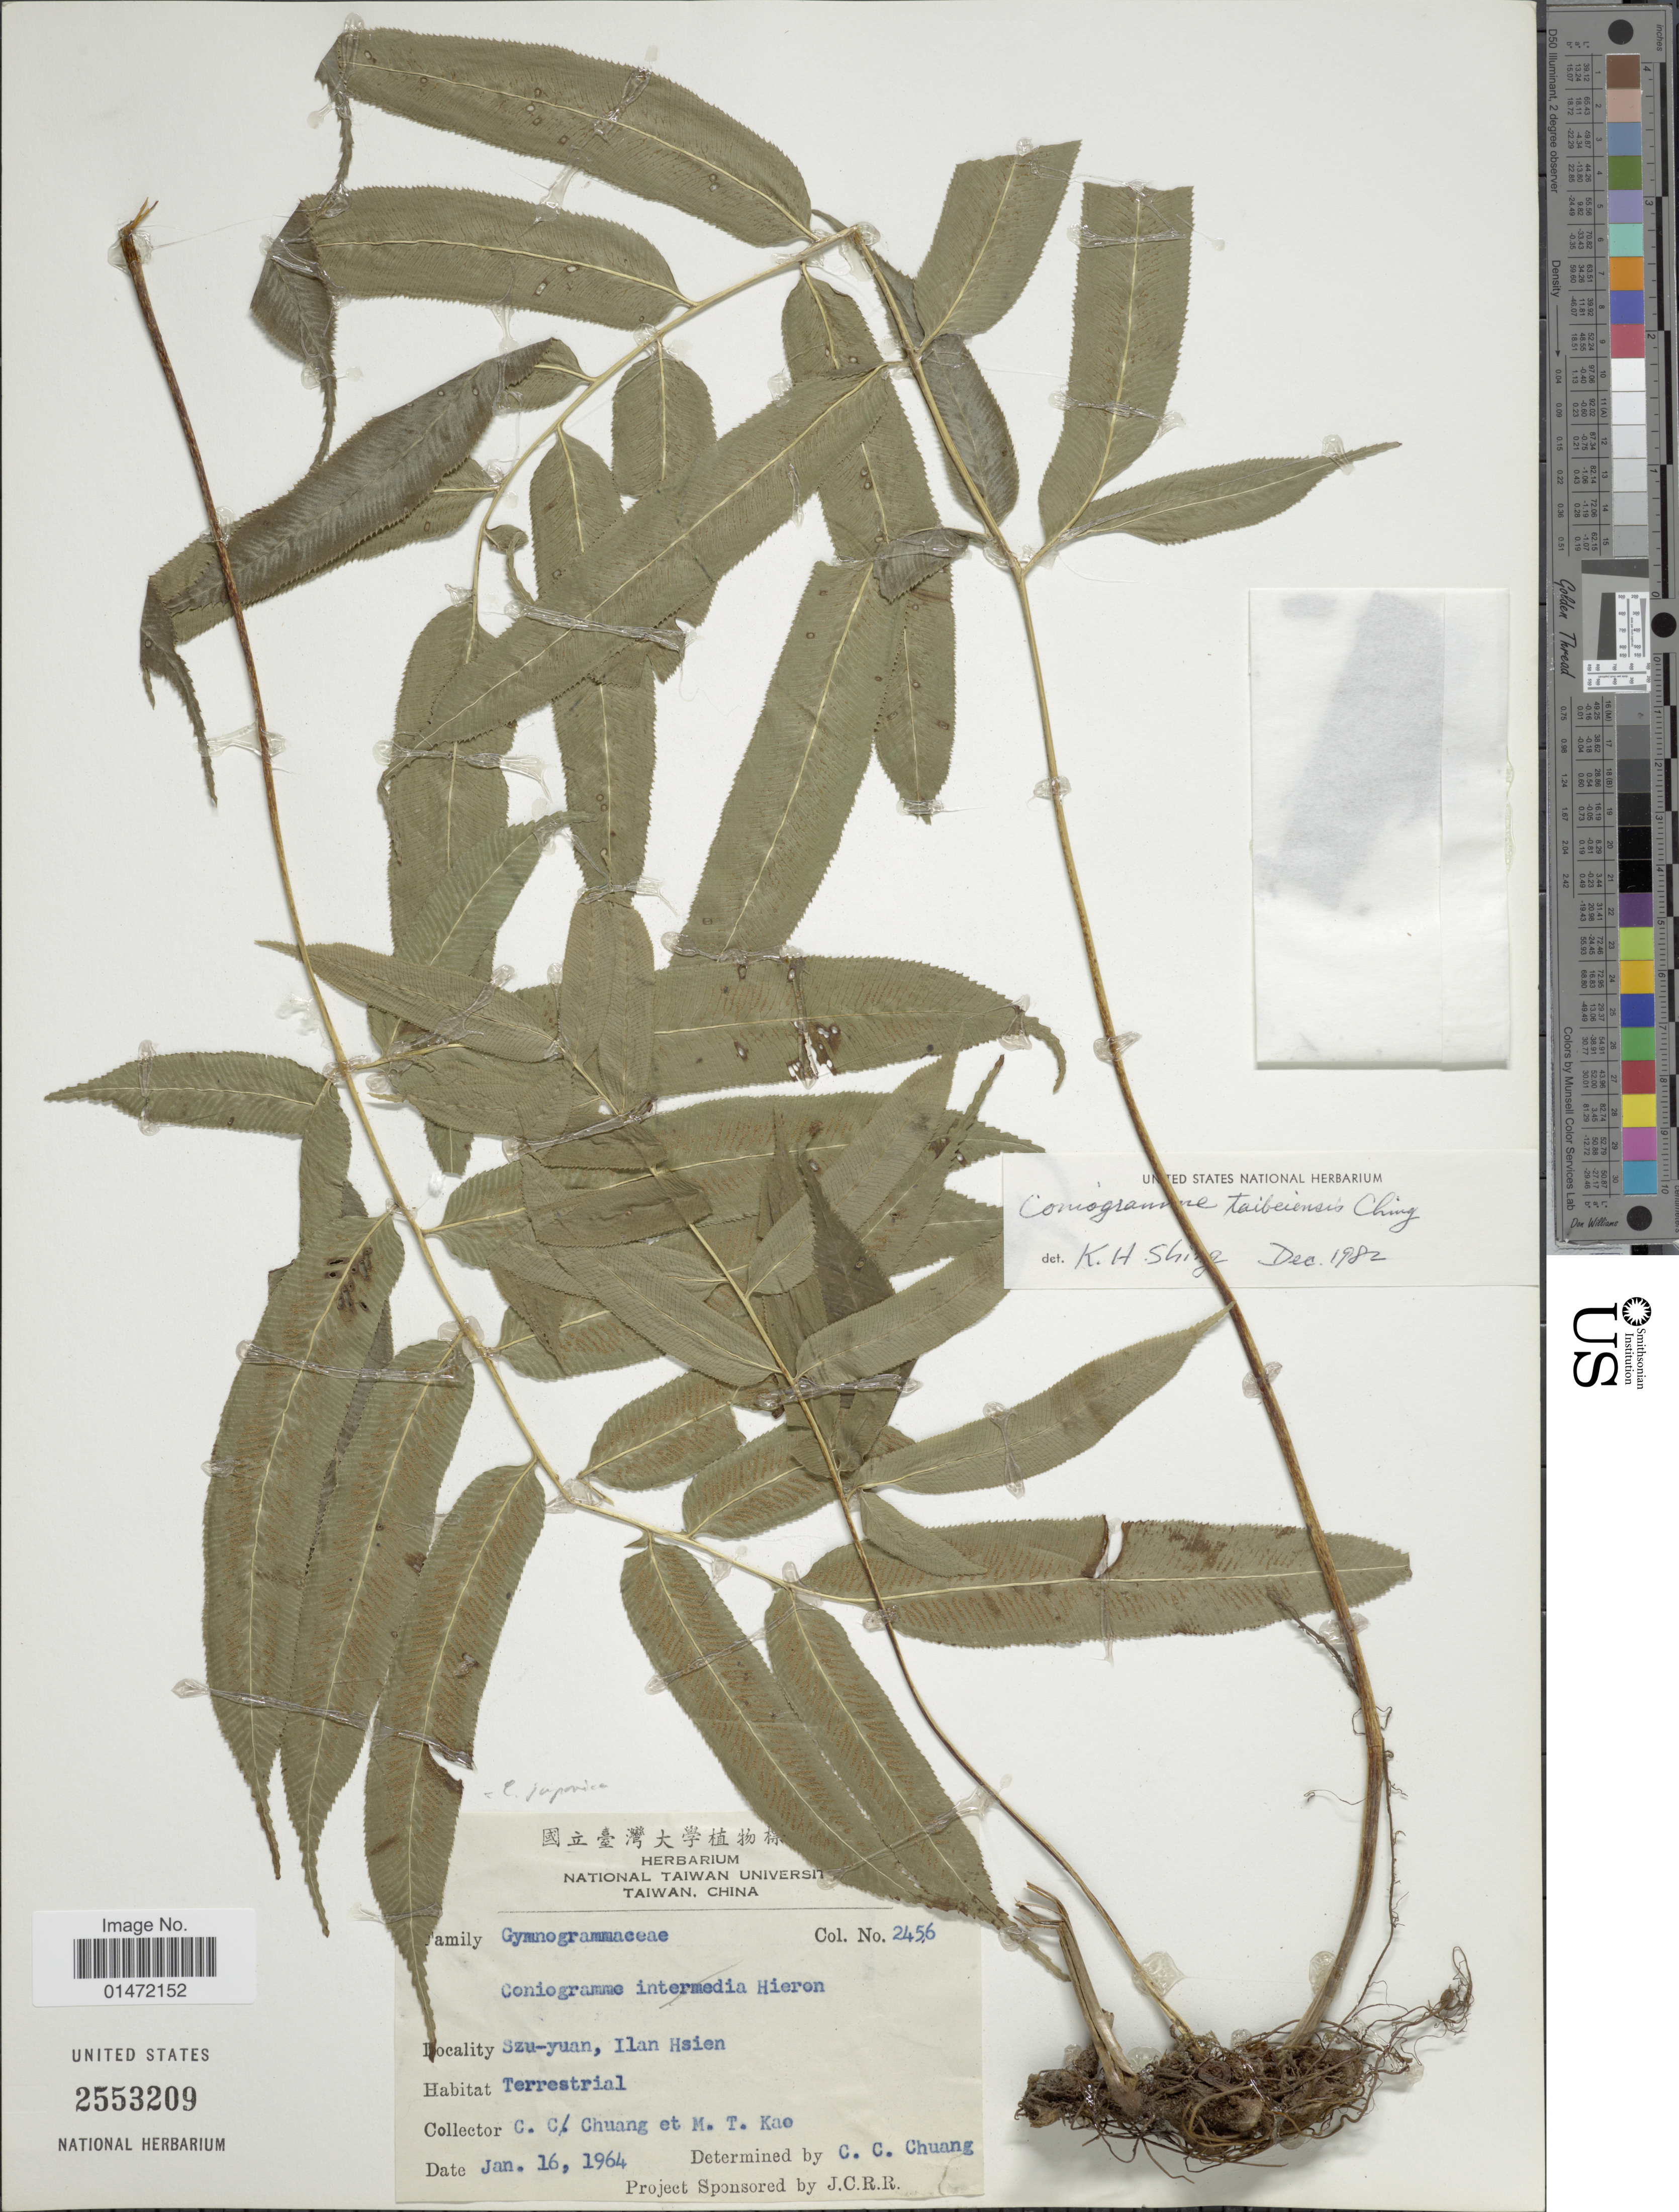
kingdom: Plantae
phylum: Tracheophyta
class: Polypodiopsida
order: Polypodiales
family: Pteridaceae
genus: Coniogramme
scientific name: Coniogramme taibeiensis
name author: Ching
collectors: C. C. Chuang & M. T. Kao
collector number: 2456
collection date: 1964-01-16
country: Taiwan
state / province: Ilan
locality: Szu-yuan, Ilan Hsien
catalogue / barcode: US 2553209